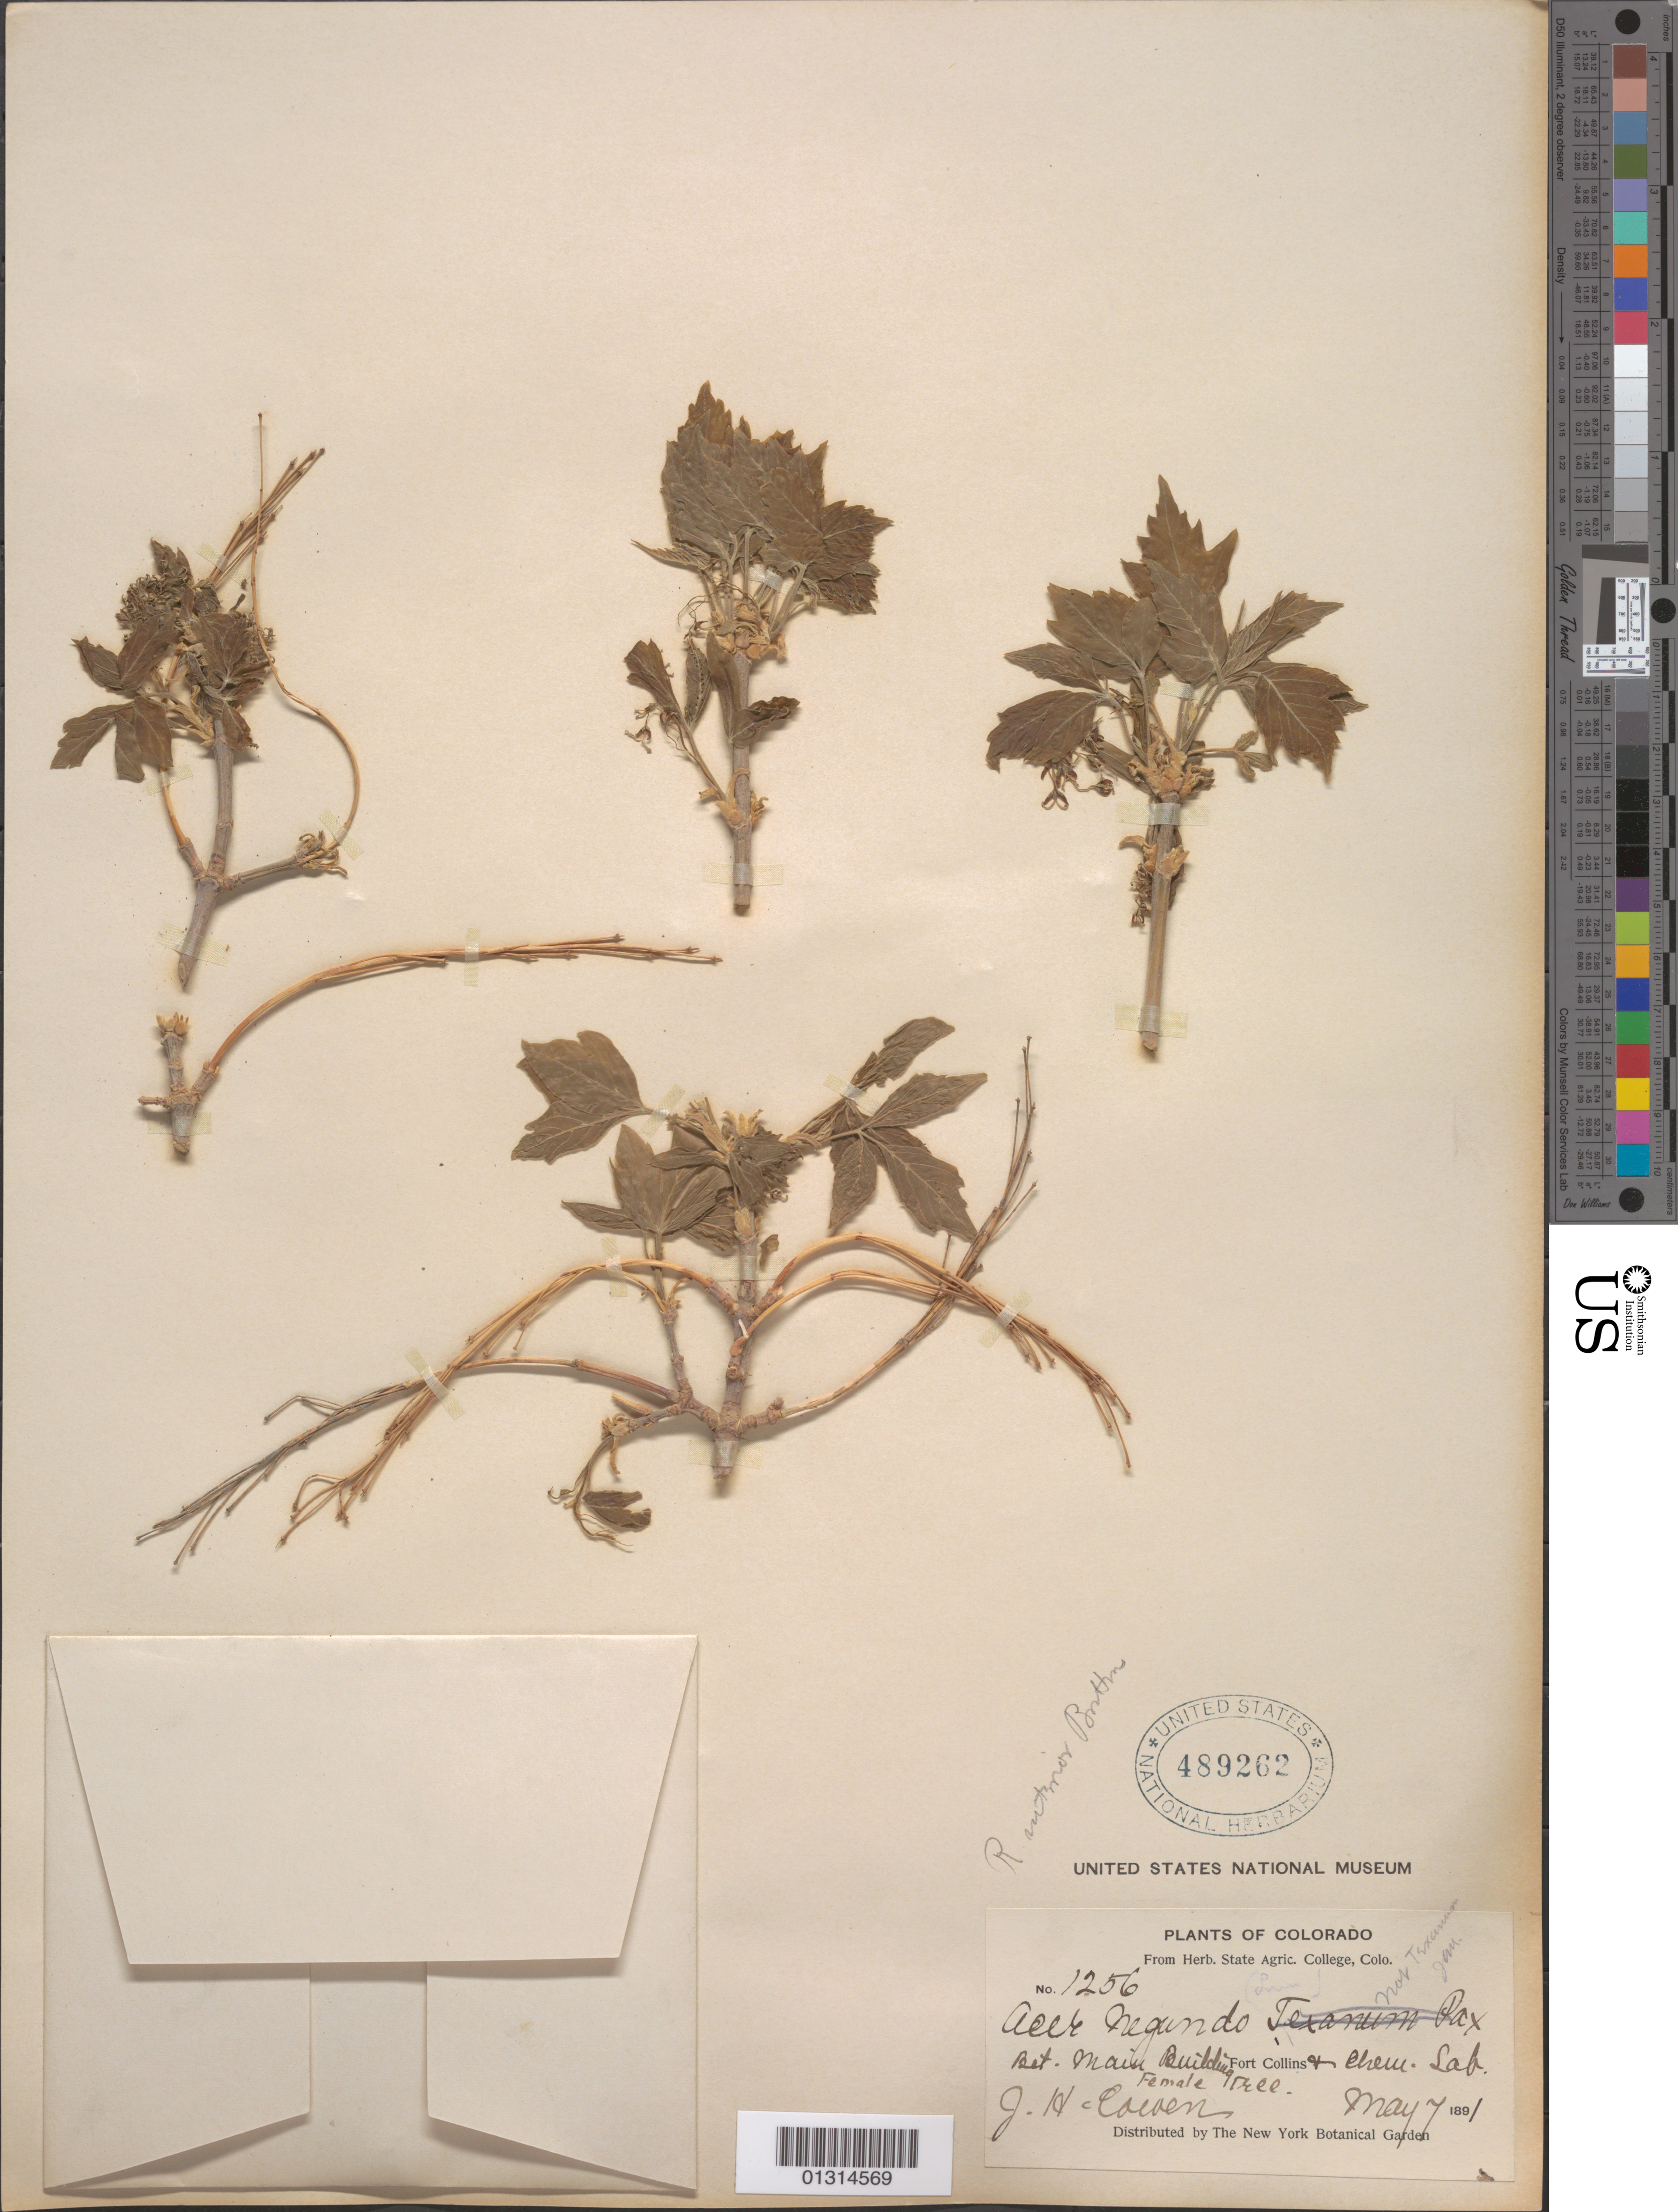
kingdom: Plantae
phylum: Tracheophyta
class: Magnoliopsida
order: Sapindales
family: Sapindaceae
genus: Acer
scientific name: Acer negundo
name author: L.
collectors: J. H. Cowen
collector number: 1256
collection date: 1891-05-07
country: United States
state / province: Colorado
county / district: Larimer County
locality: Fort Collins, between Main Building and Chem. Lab.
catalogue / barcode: US 489262